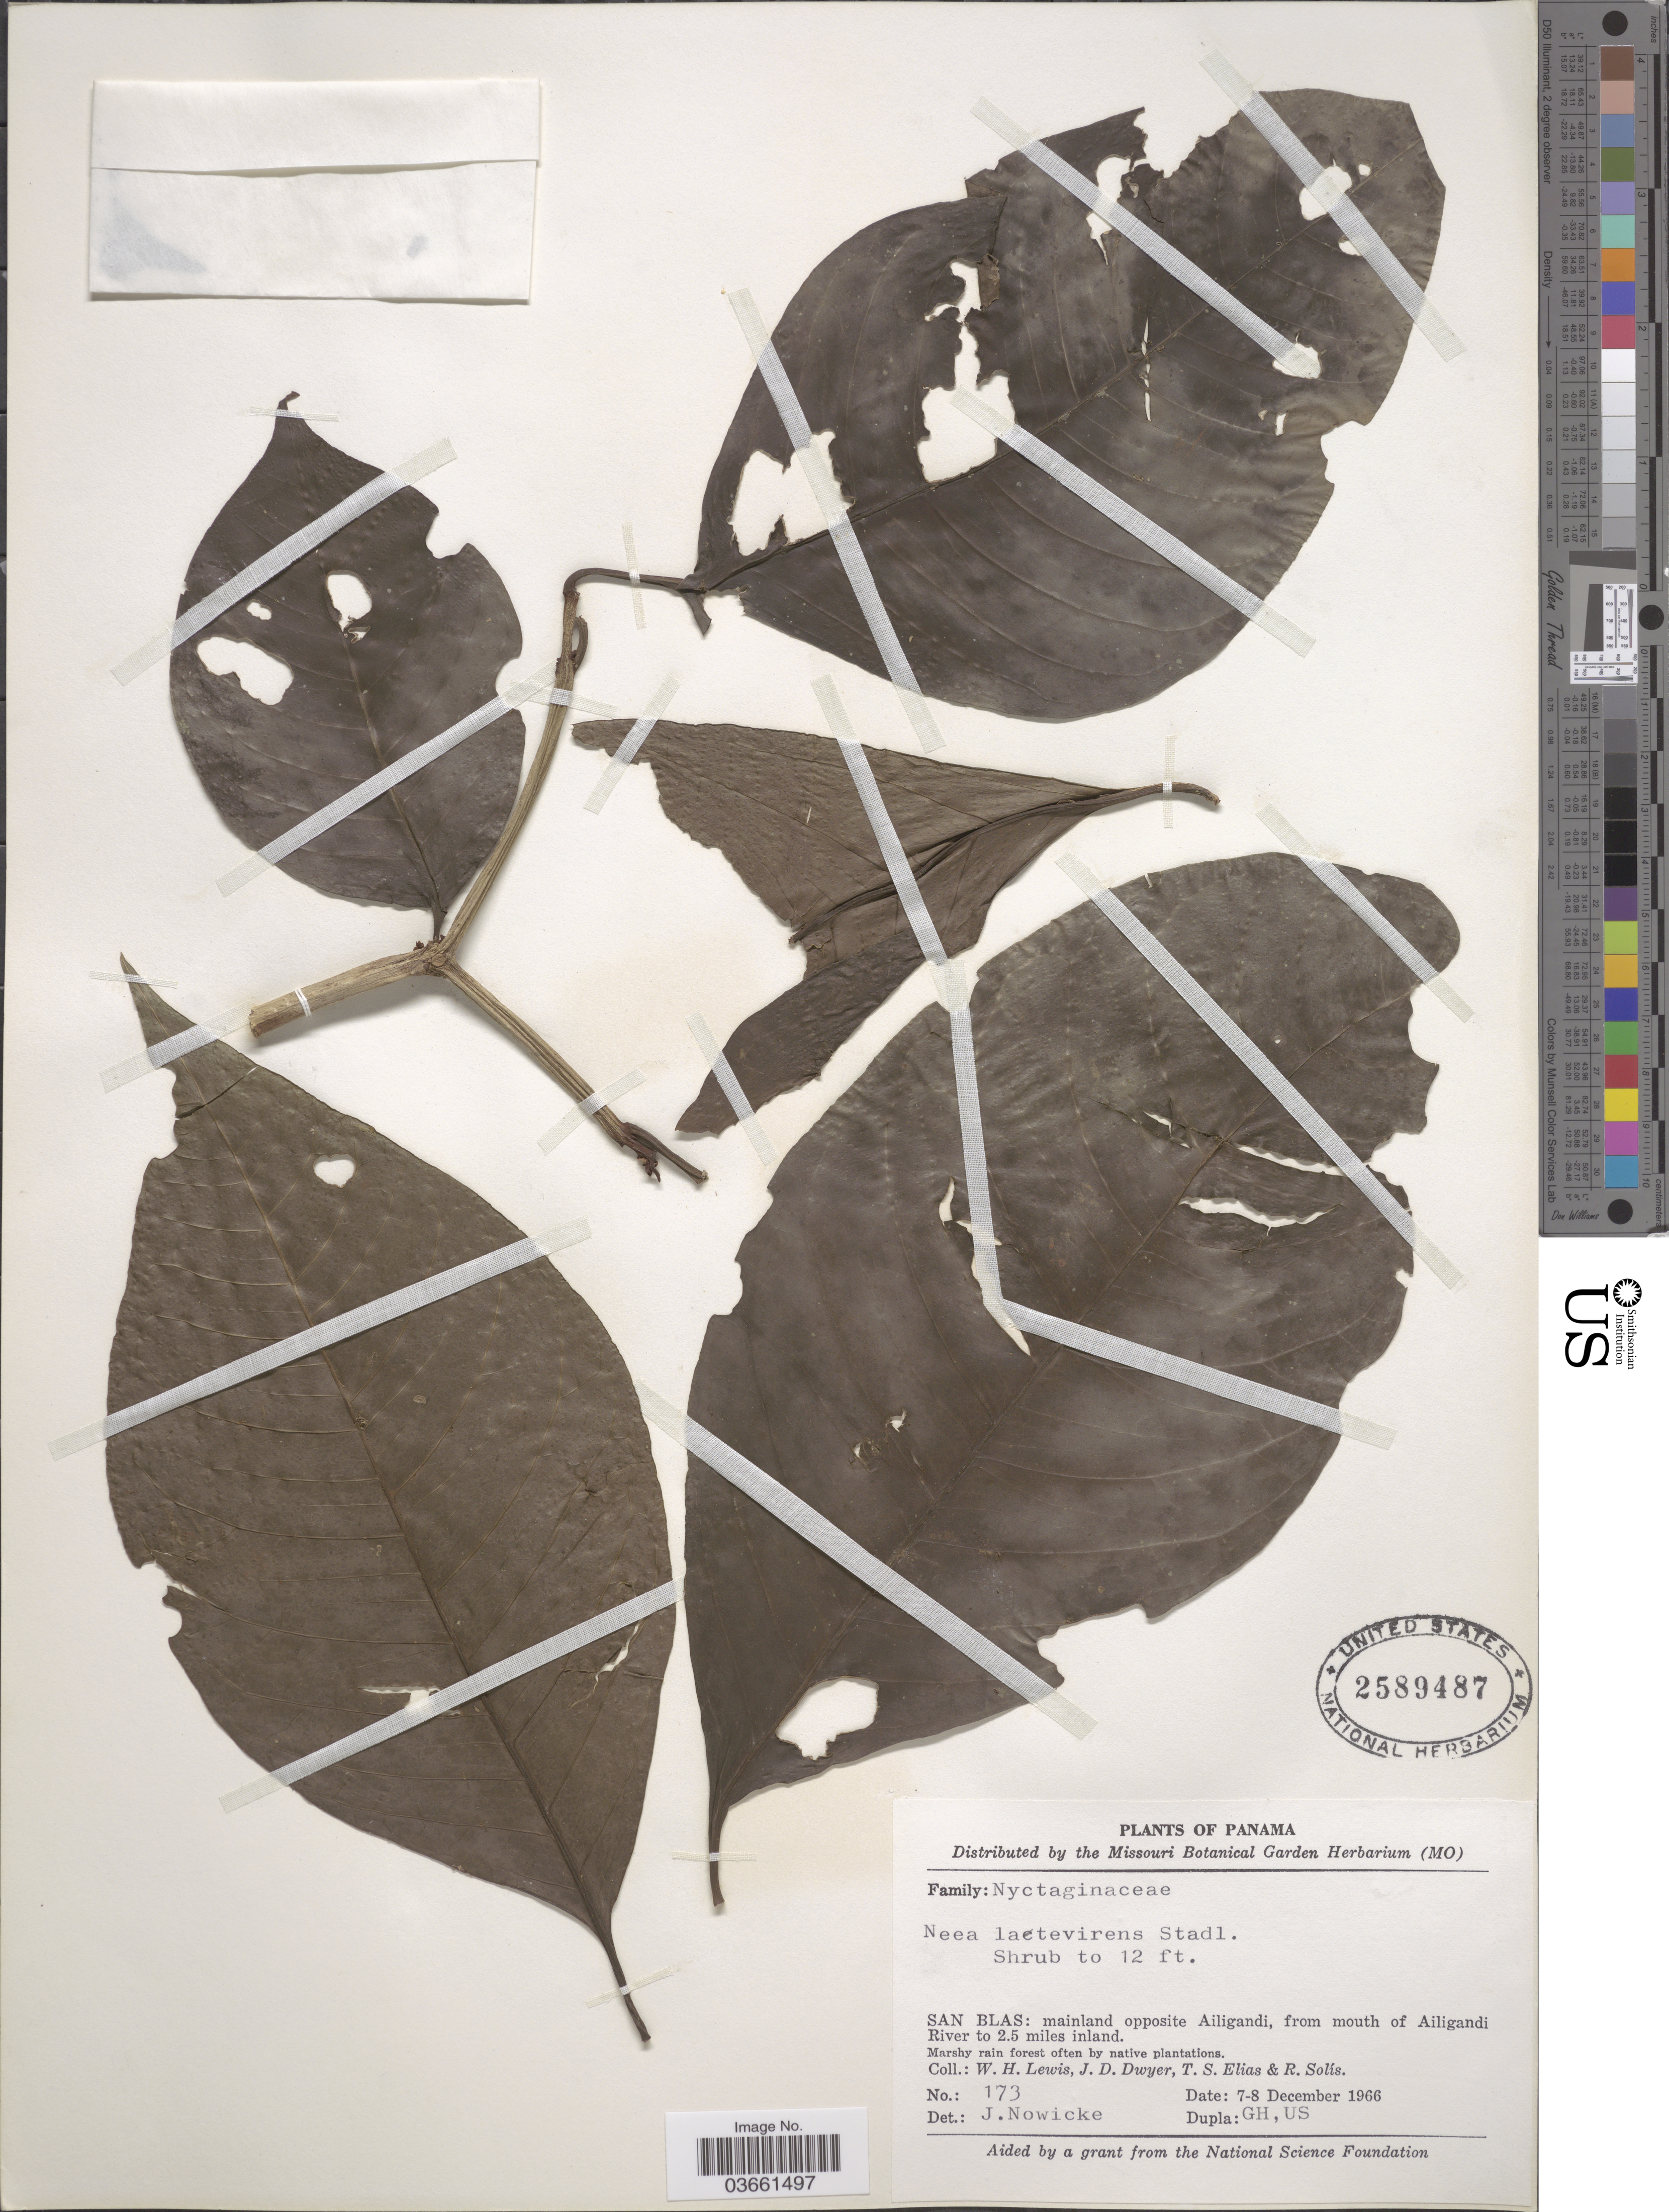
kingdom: Plantae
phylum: Tracheophyta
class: Magnoliopsida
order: Caryophyllales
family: Nyctaginaceae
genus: Neea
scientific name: Neea laetevirens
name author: Standl.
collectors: W. H. Lewis, J. D. Dwyer, T. S. Elias & R. Solis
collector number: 173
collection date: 1966-12-07/1966-12-08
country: Panama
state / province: Kuna Yala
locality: San Blas: mainland opposite Ailigandi, from mouth of Ailigandi River to 2.5 miles inland.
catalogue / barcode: US 2589487